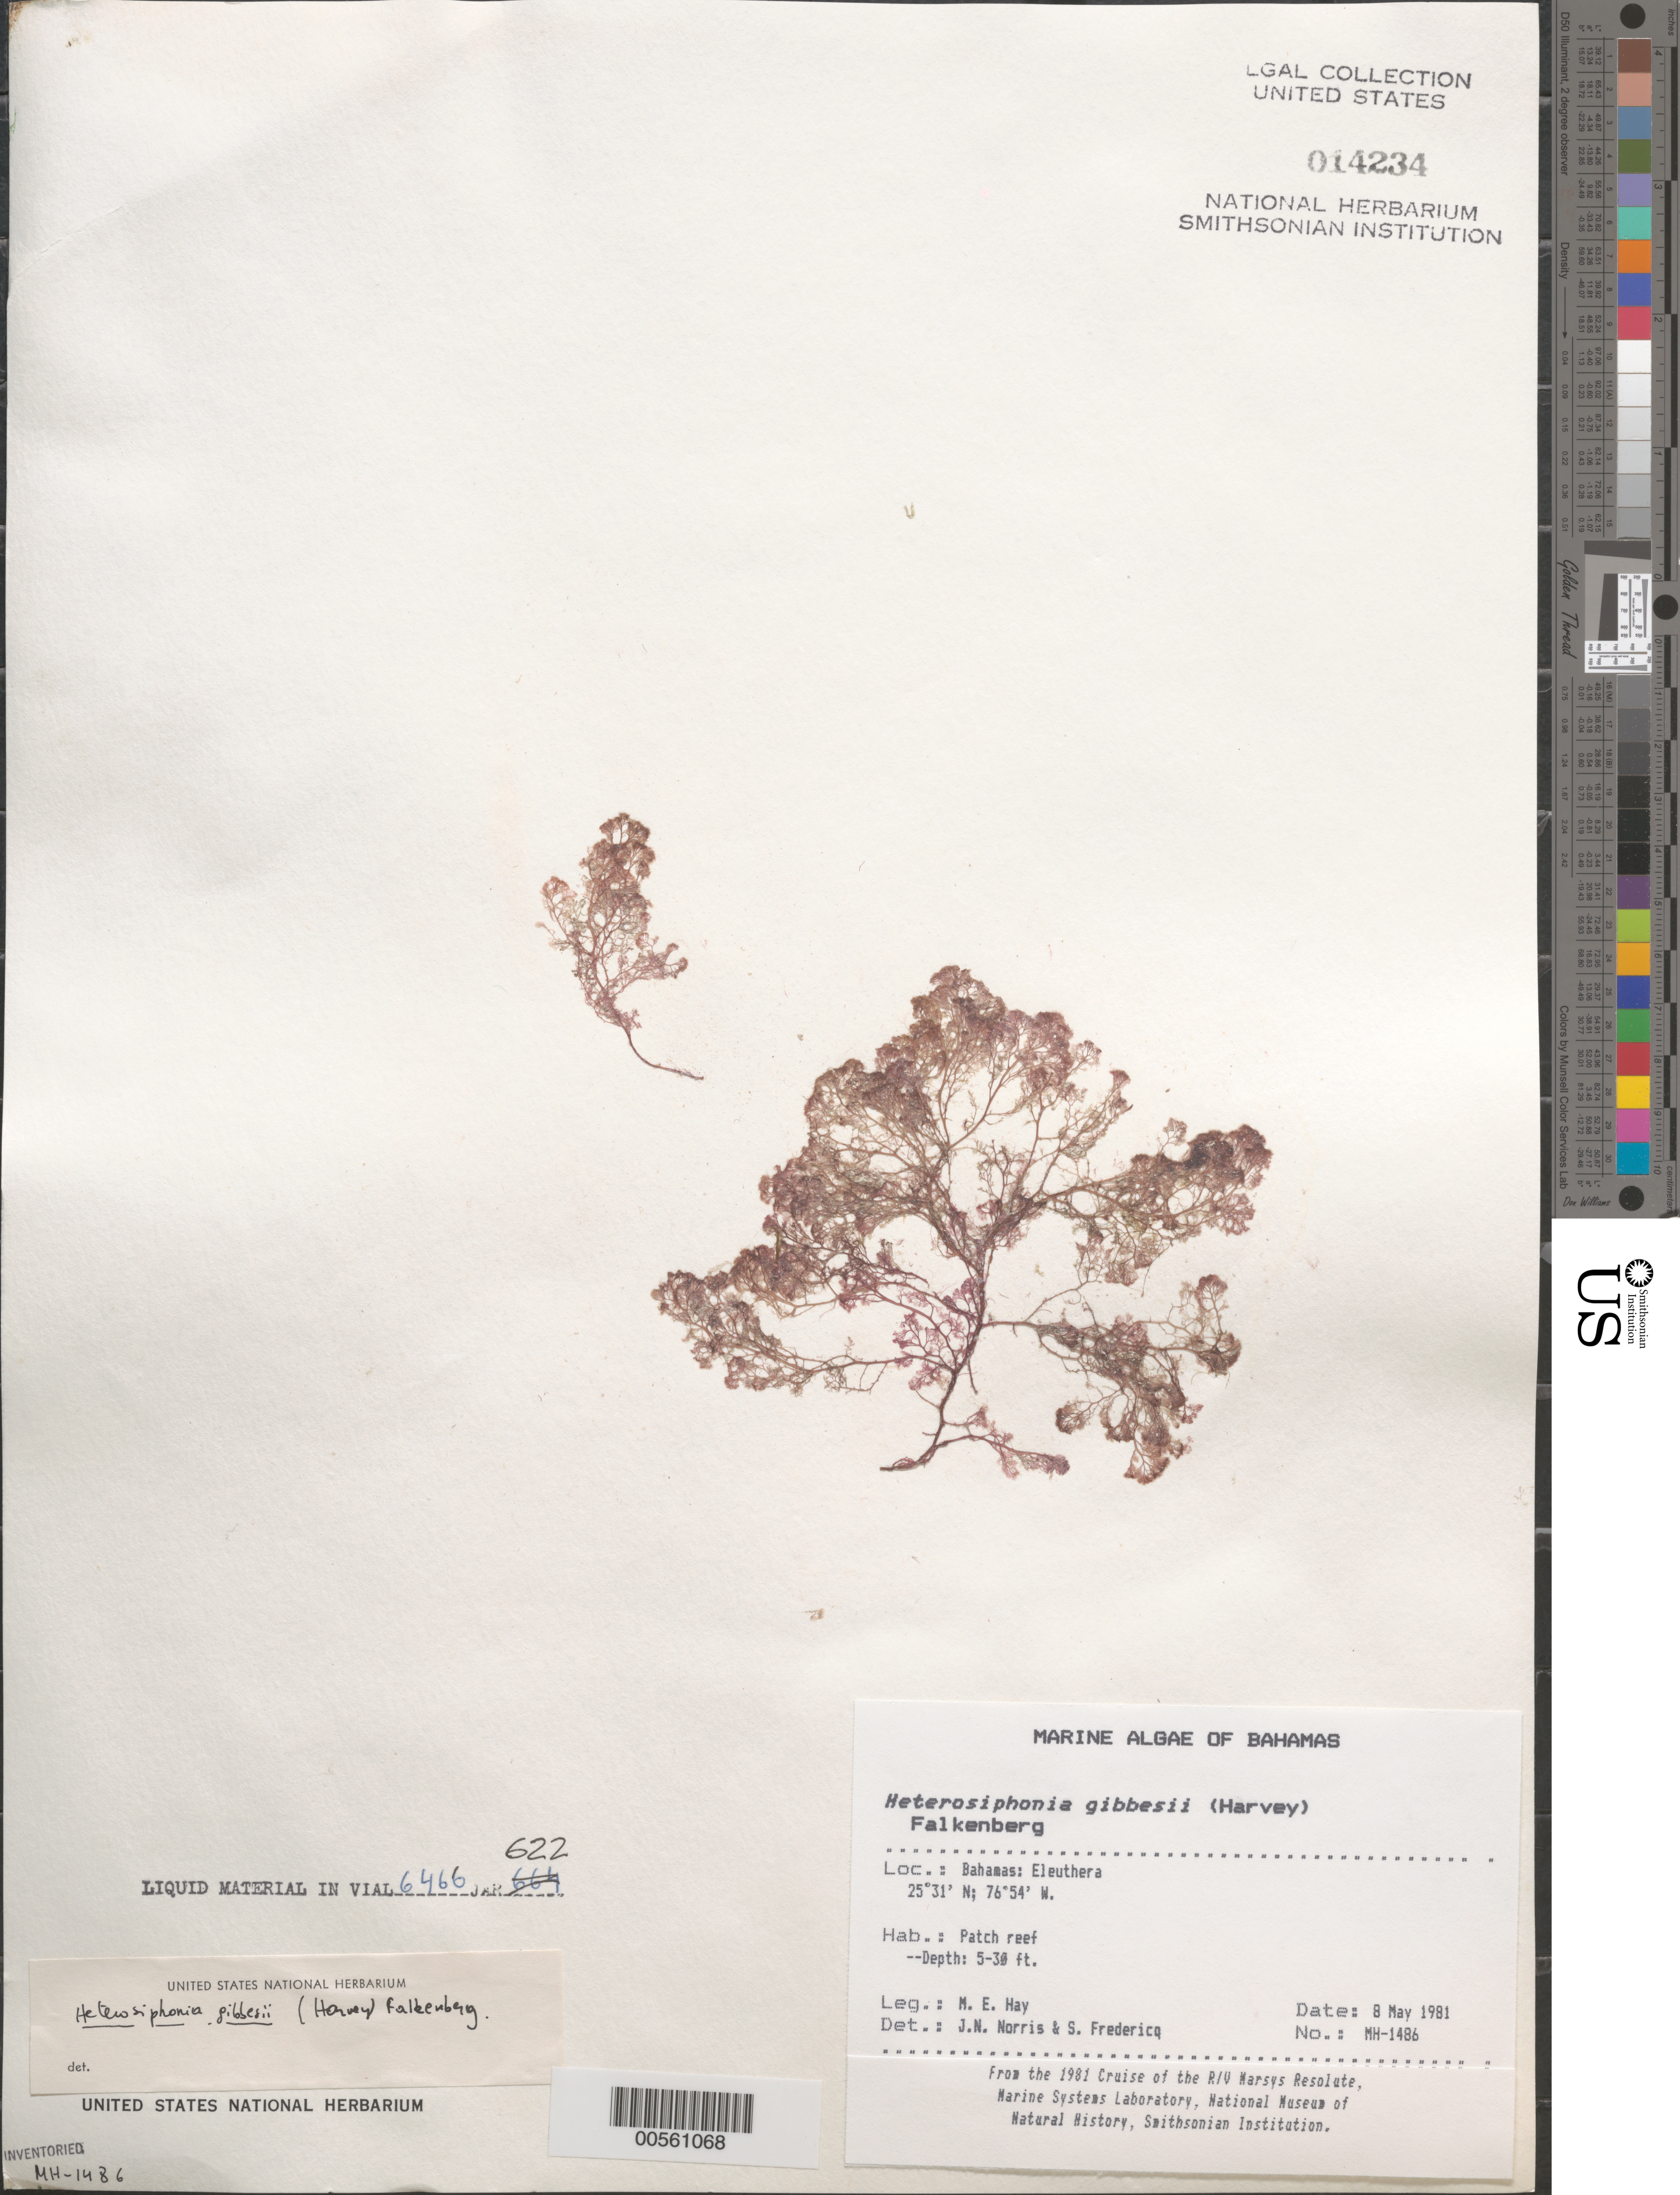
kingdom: Plantae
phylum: Rhodophyta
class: Florideophyceae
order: Ceramiales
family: Dasyaceae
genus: Heterosiphonia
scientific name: Heterosiphonia gibbesii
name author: (Harv.)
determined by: Norris, J. N.; Fredericq, S.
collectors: M. E. Hay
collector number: MEH-1486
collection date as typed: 08 May 1981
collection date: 1981-05-08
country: Bahamas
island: Eleuthera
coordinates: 23 31 N, 78 54 W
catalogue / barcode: US 14234